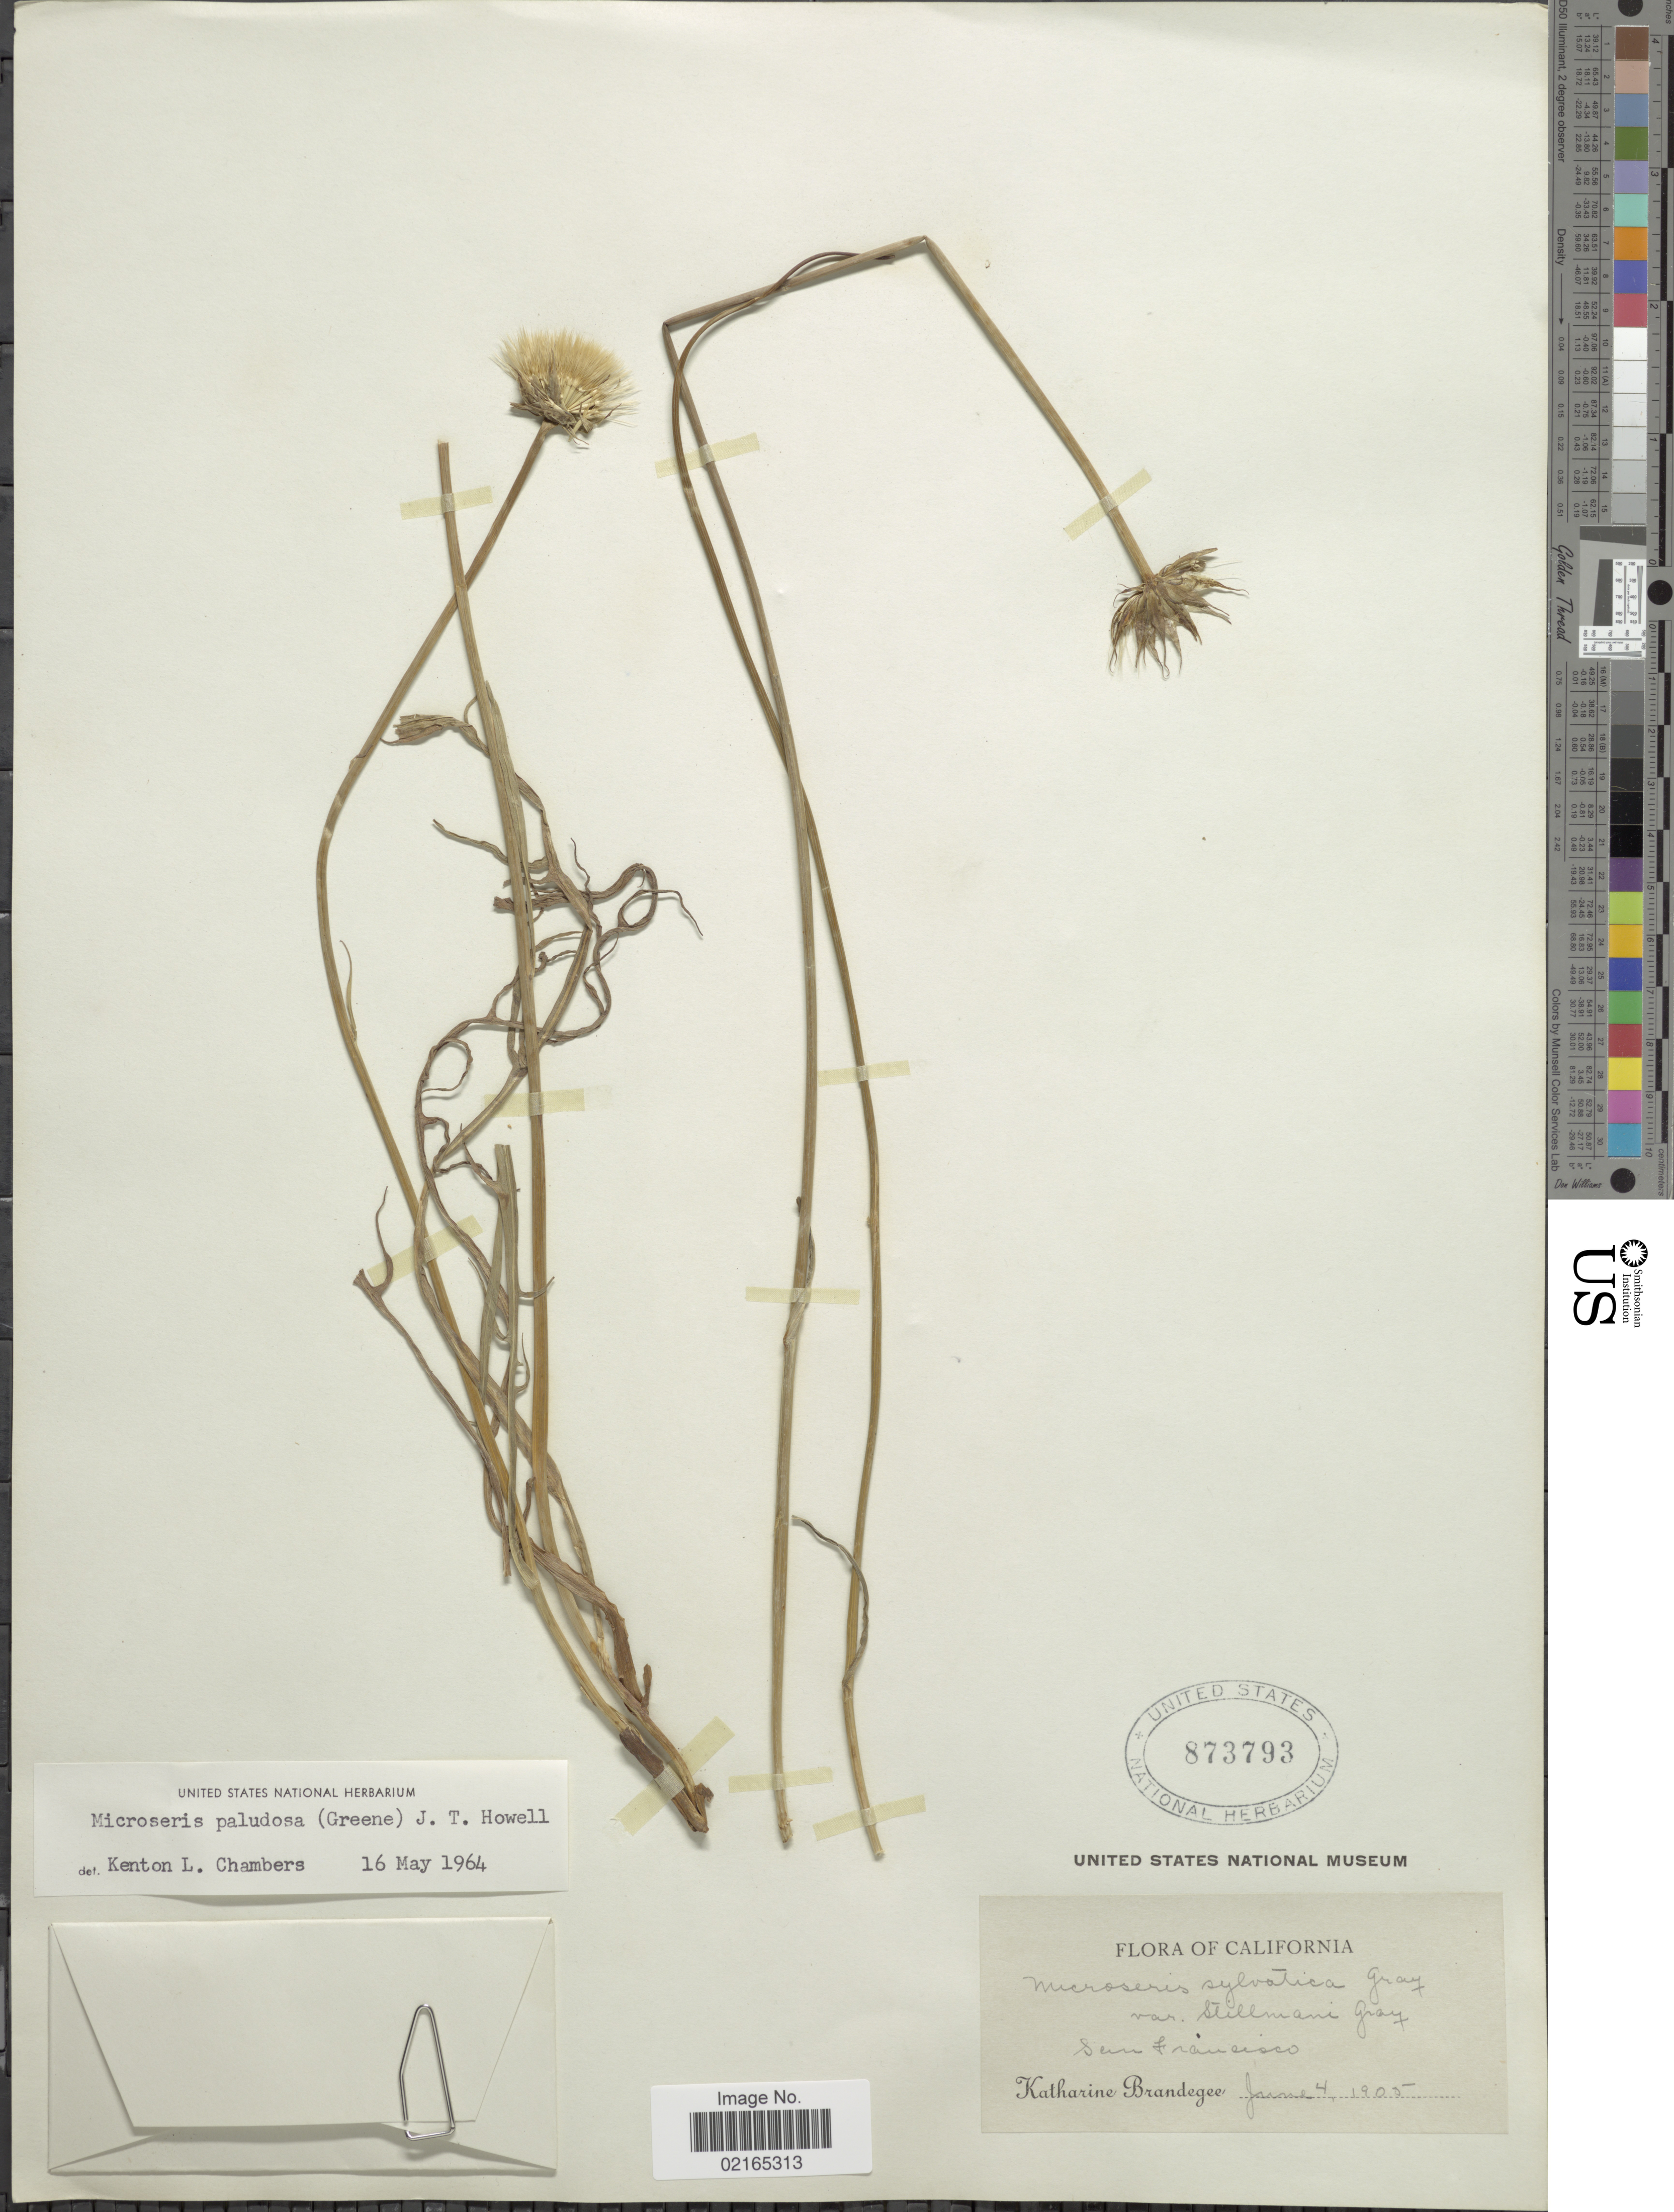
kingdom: Plantae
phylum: Tracheophyta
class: Magnoliopsida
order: Asterales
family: Asteraceae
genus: Microseris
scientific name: Microseris paludosa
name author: (Greene) J.T. Howell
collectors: M. K. Brandegee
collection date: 1905-06-04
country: United States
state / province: California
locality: Sam Francisco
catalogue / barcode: US 873793